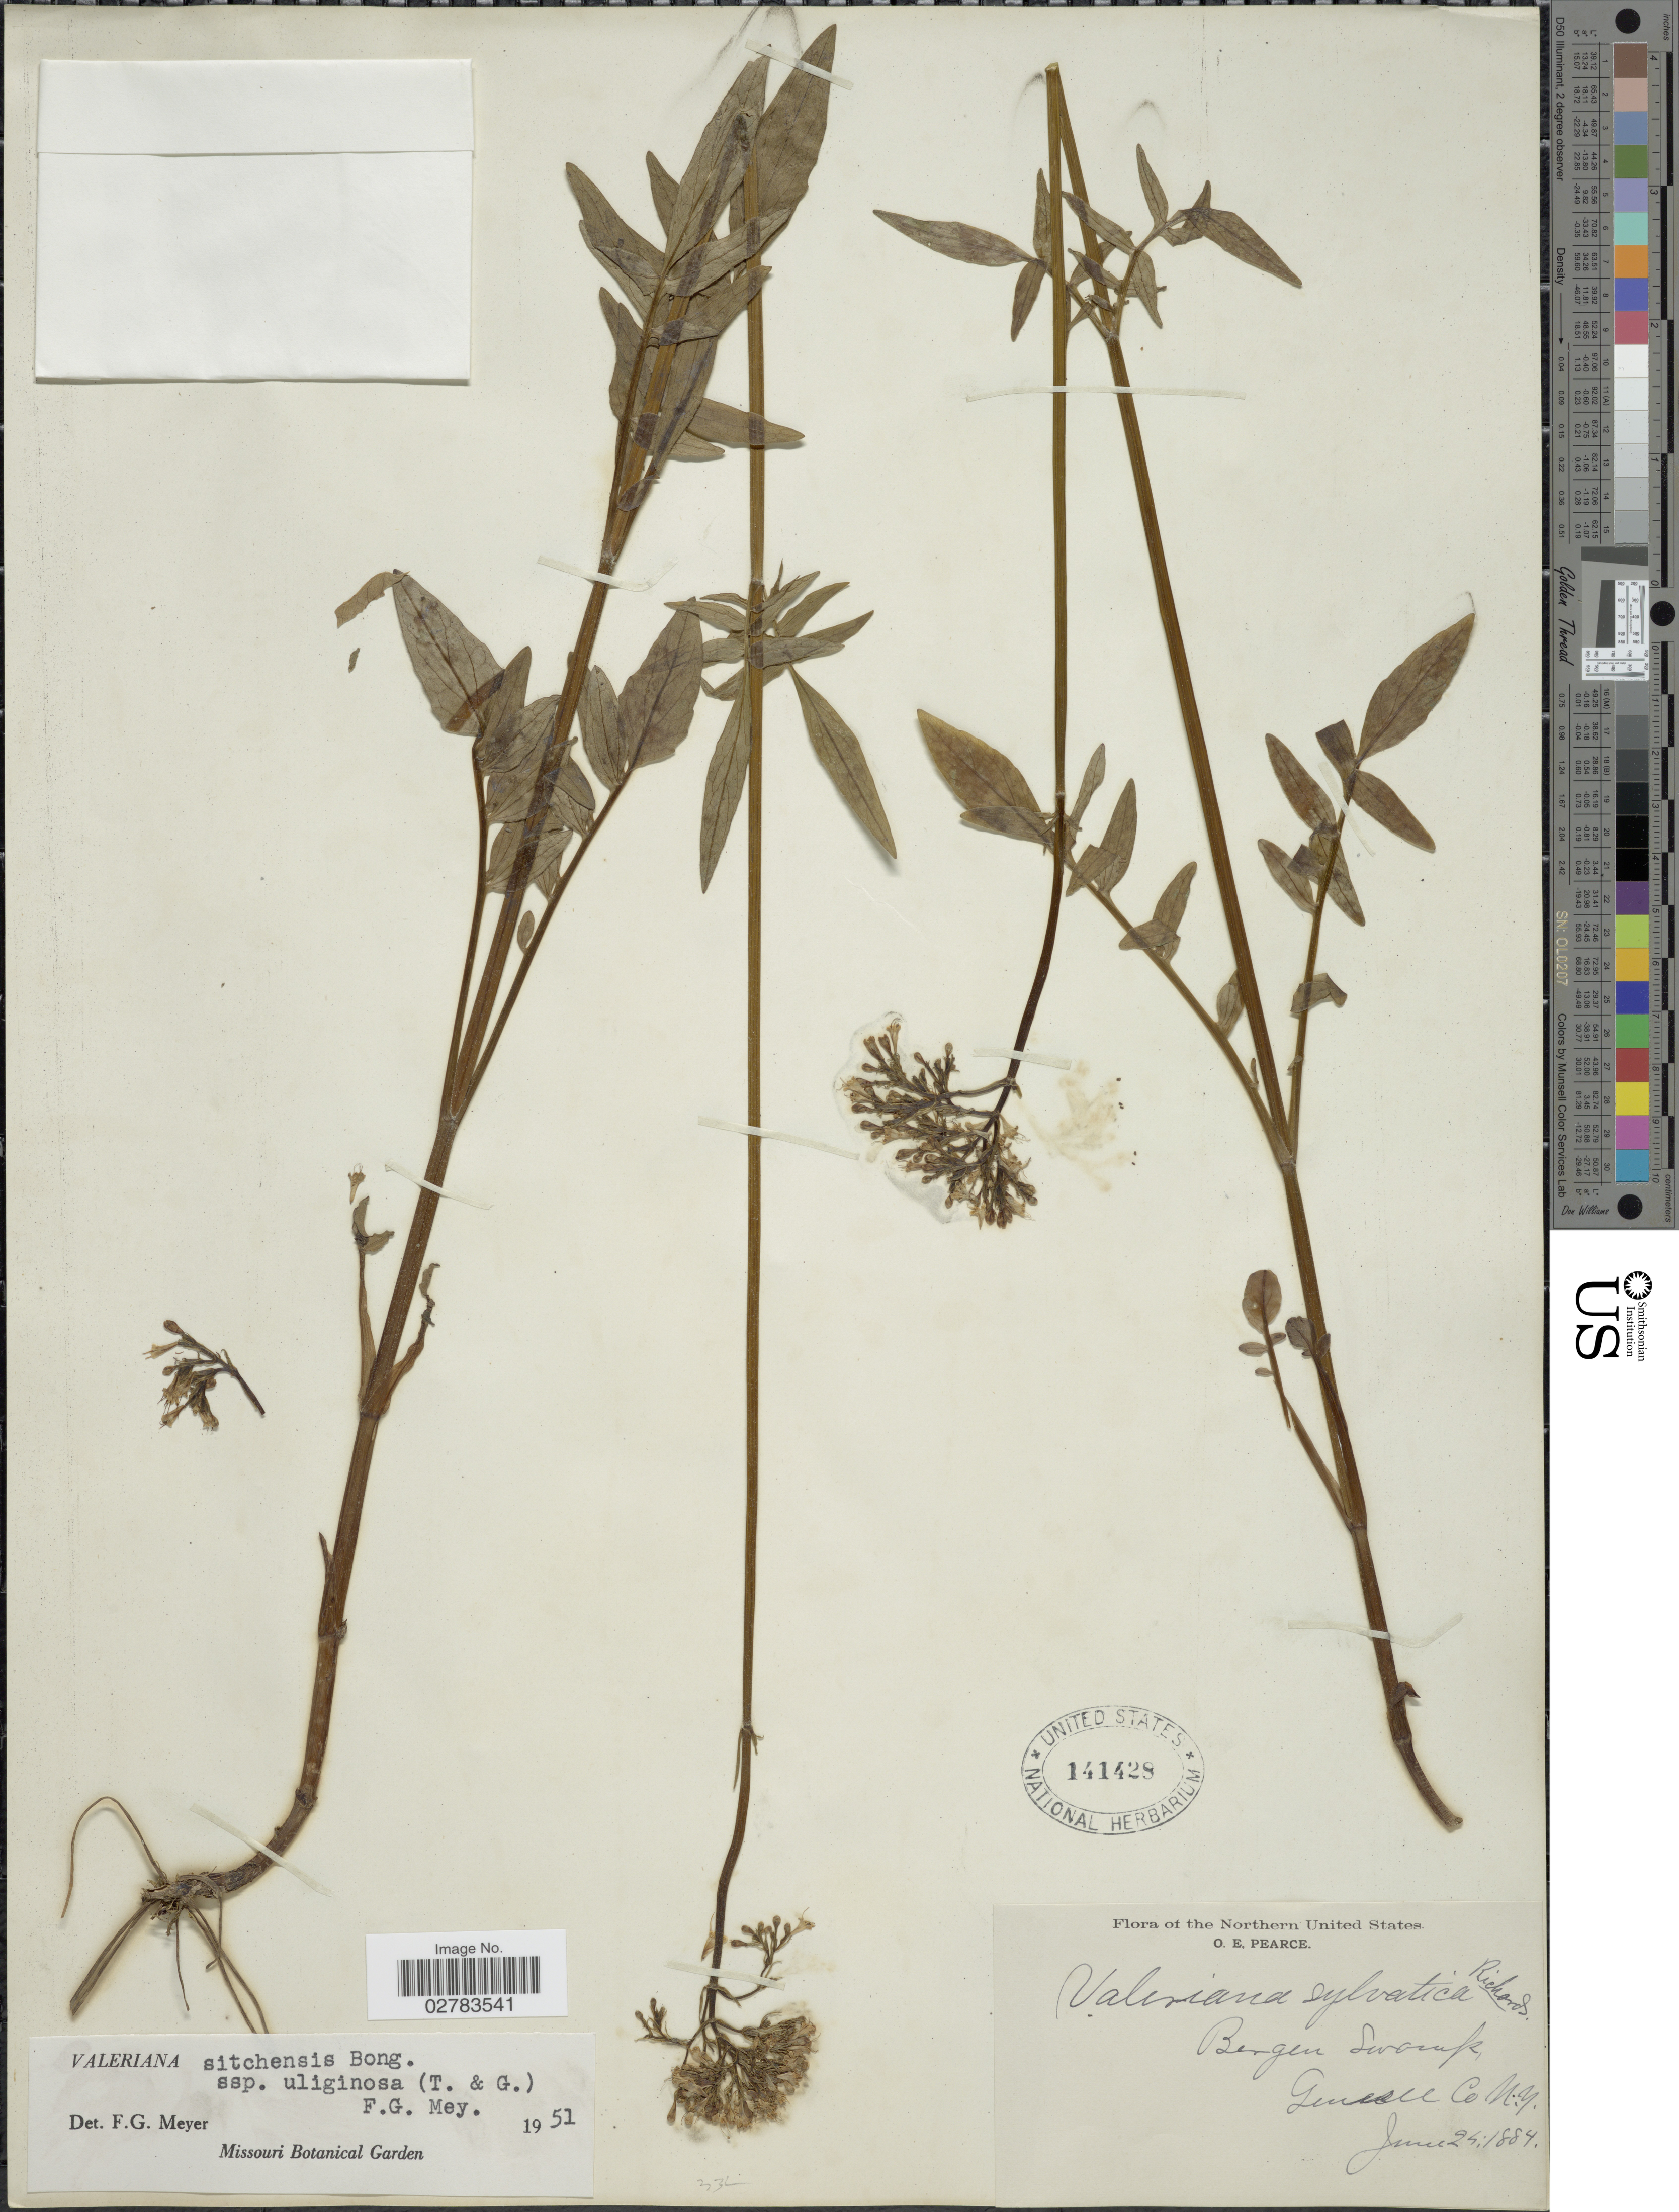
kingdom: Plantae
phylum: Tracheophyta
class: Magnoliopsida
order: Dipsacales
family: Caprifoliaceae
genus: Valeriana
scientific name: Valeriana sitchensis subsp. uliginosa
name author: (Torr. & A. Gray) F.G. Mey.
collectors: O. E. Pearce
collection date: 1884-06-24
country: United States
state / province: New York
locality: Northern United States. Bergen Swamp, Genesee Co.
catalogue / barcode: US 141428